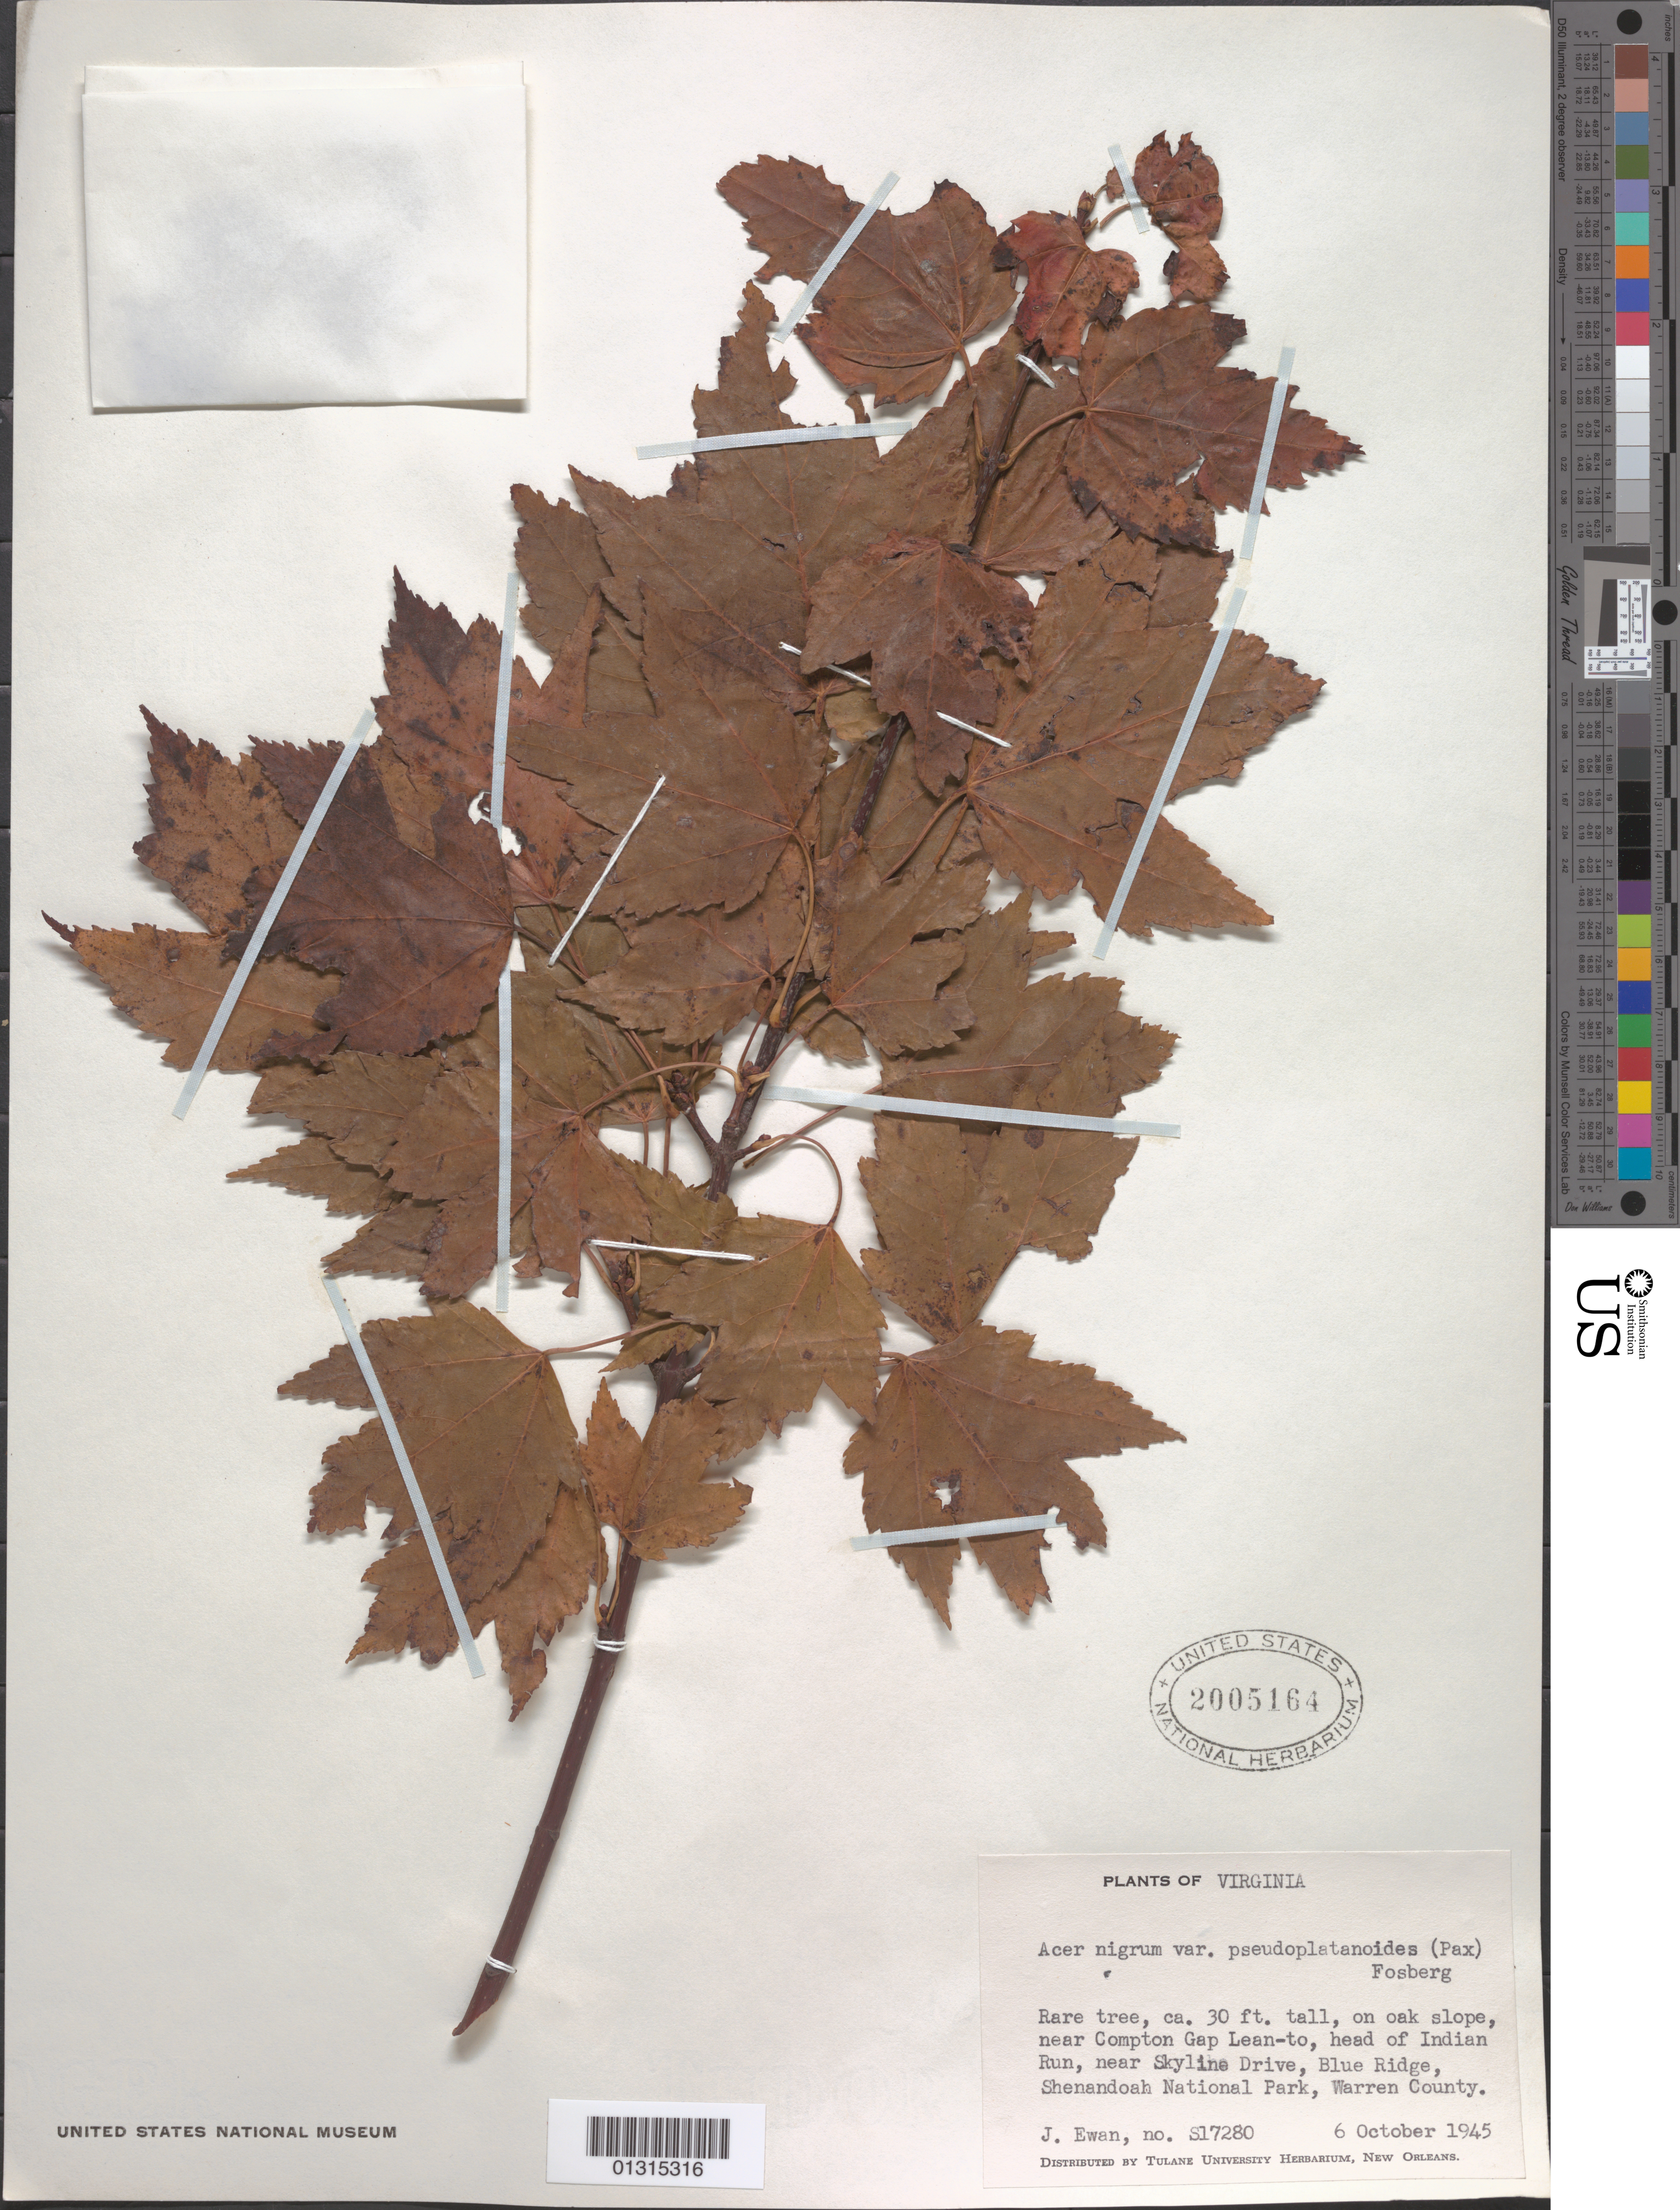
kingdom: Plantae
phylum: Tracheophyta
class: Magnoliopsida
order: Sapindales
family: Sapindaceae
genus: Acer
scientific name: Acer rubrum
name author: L.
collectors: J. A. Ewan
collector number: S17280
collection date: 1945-10-06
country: United States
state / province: Virginia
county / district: Warren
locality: Warren County, near Compton Gap Lean-to, head of Indian Run, near Skyline Drive, Shenadoah National Park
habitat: On oak slope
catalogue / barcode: US 2005164